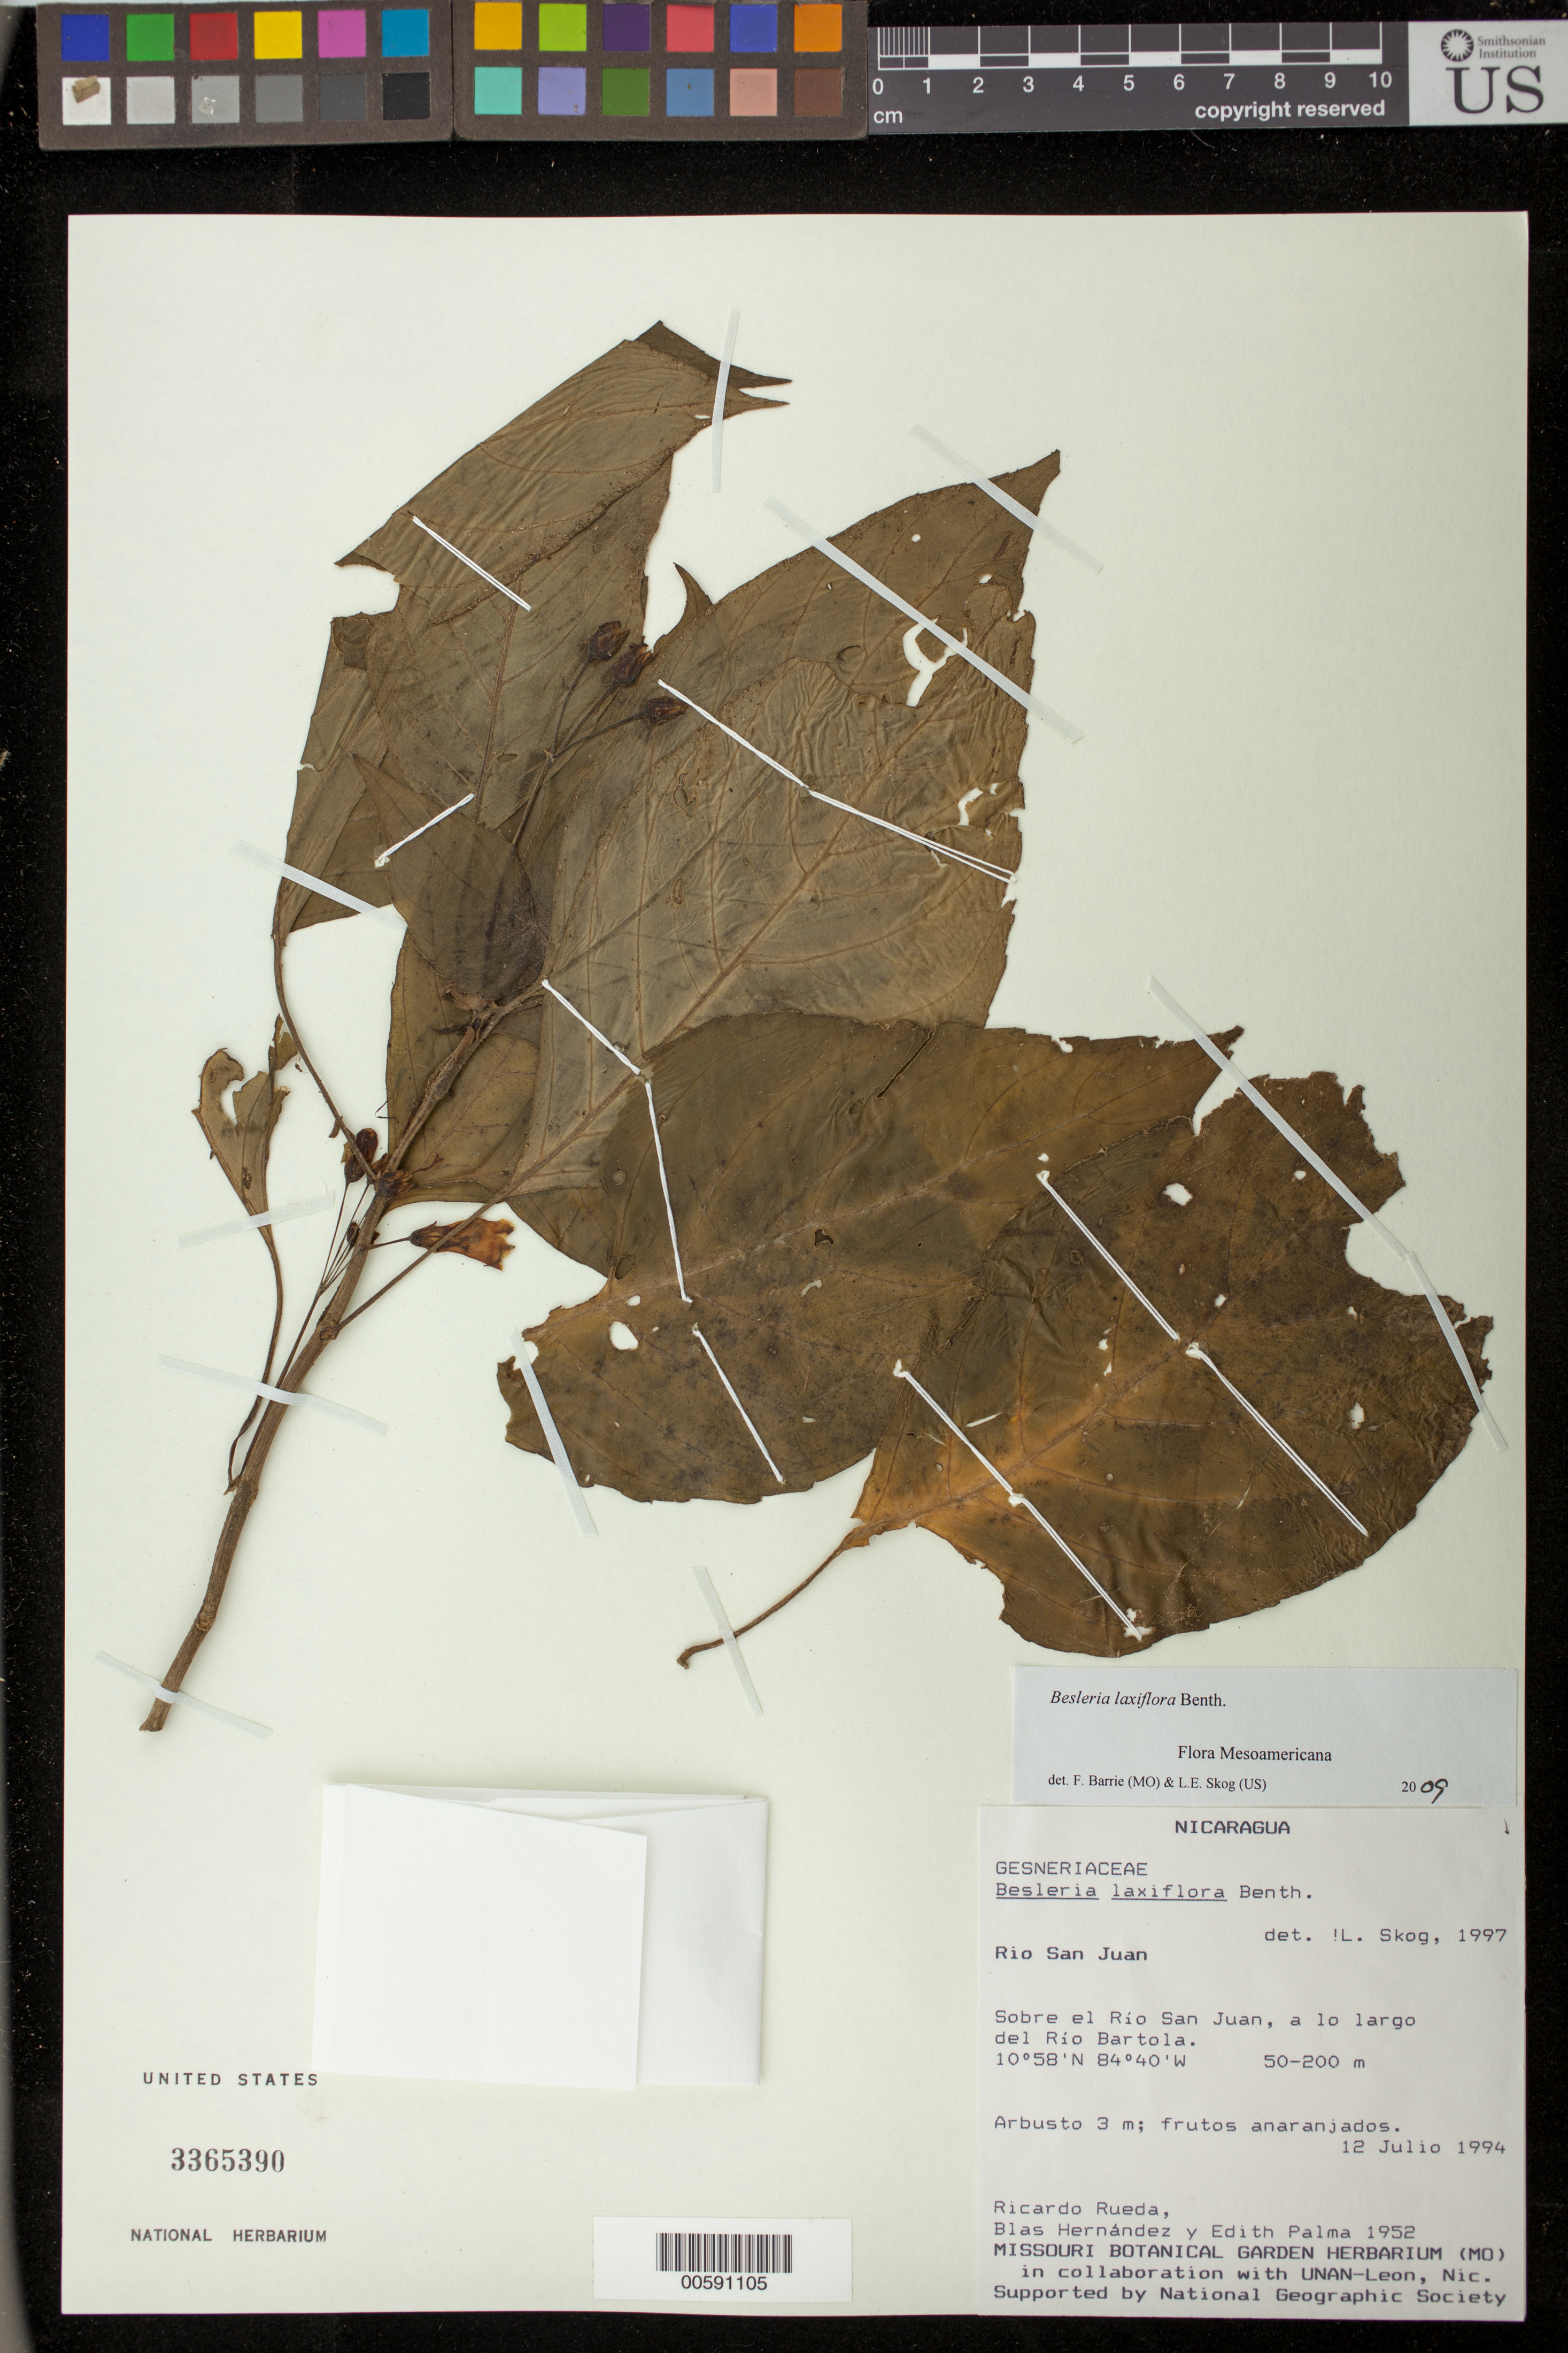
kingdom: Plantae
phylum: Tracheophyta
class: Magnoliopsida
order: Lamiales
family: Gesneriaceae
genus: Besleria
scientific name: Besleria laxiflora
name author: Benth.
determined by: Skog, Laurence E.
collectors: R. Rueda, B. Hernández & E. Palma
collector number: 1952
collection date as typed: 12 Jul 1994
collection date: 1994-07-12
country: Nicaragua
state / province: Rio San Juan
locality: Sobre el Río San Juan, a lo largo del Río Bartola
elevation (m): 50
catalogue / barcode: US 3365390